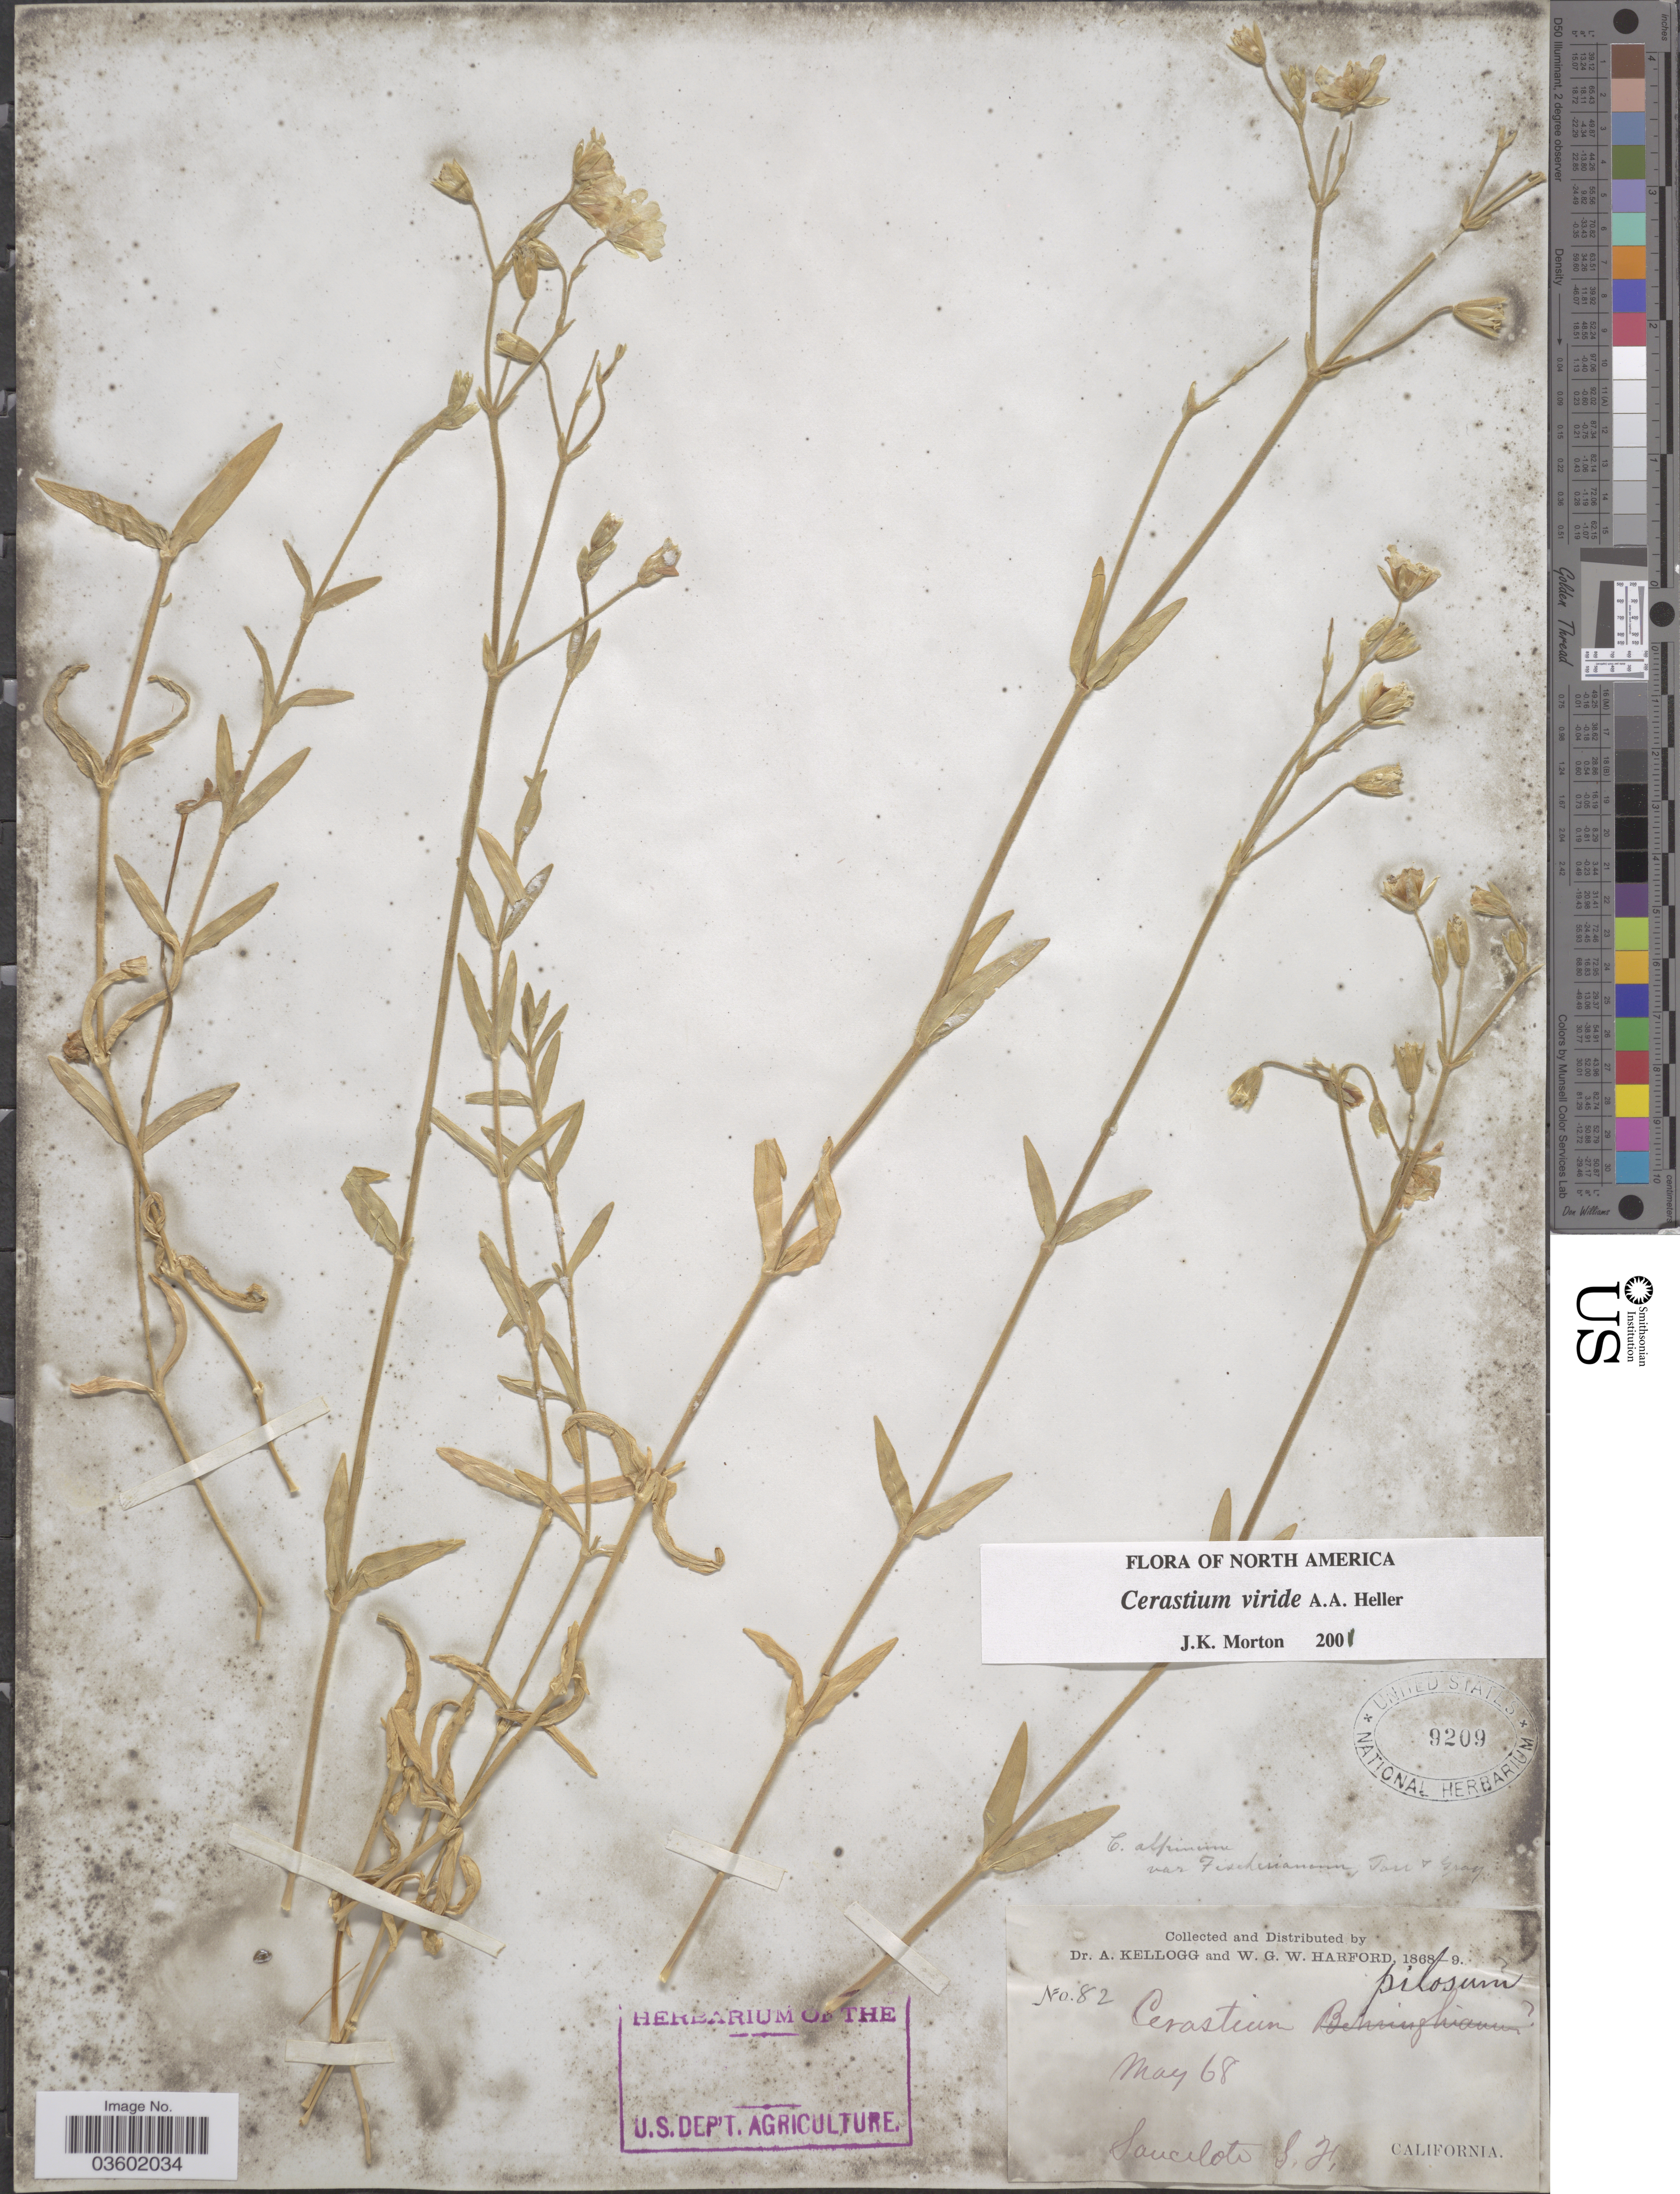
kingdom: Plantae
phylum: Tracheophyta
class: Magnoliopsida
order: Caryophyllales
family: Caryophyllaceae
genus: Cerastium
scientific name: Cerastium viride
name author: A. Heller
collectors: A. Kellogg & W. G. W. Harford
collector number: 82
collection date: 1868-05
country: United States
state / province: California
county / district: Marin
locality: Sausalito, S. F.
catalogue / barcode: US 9209